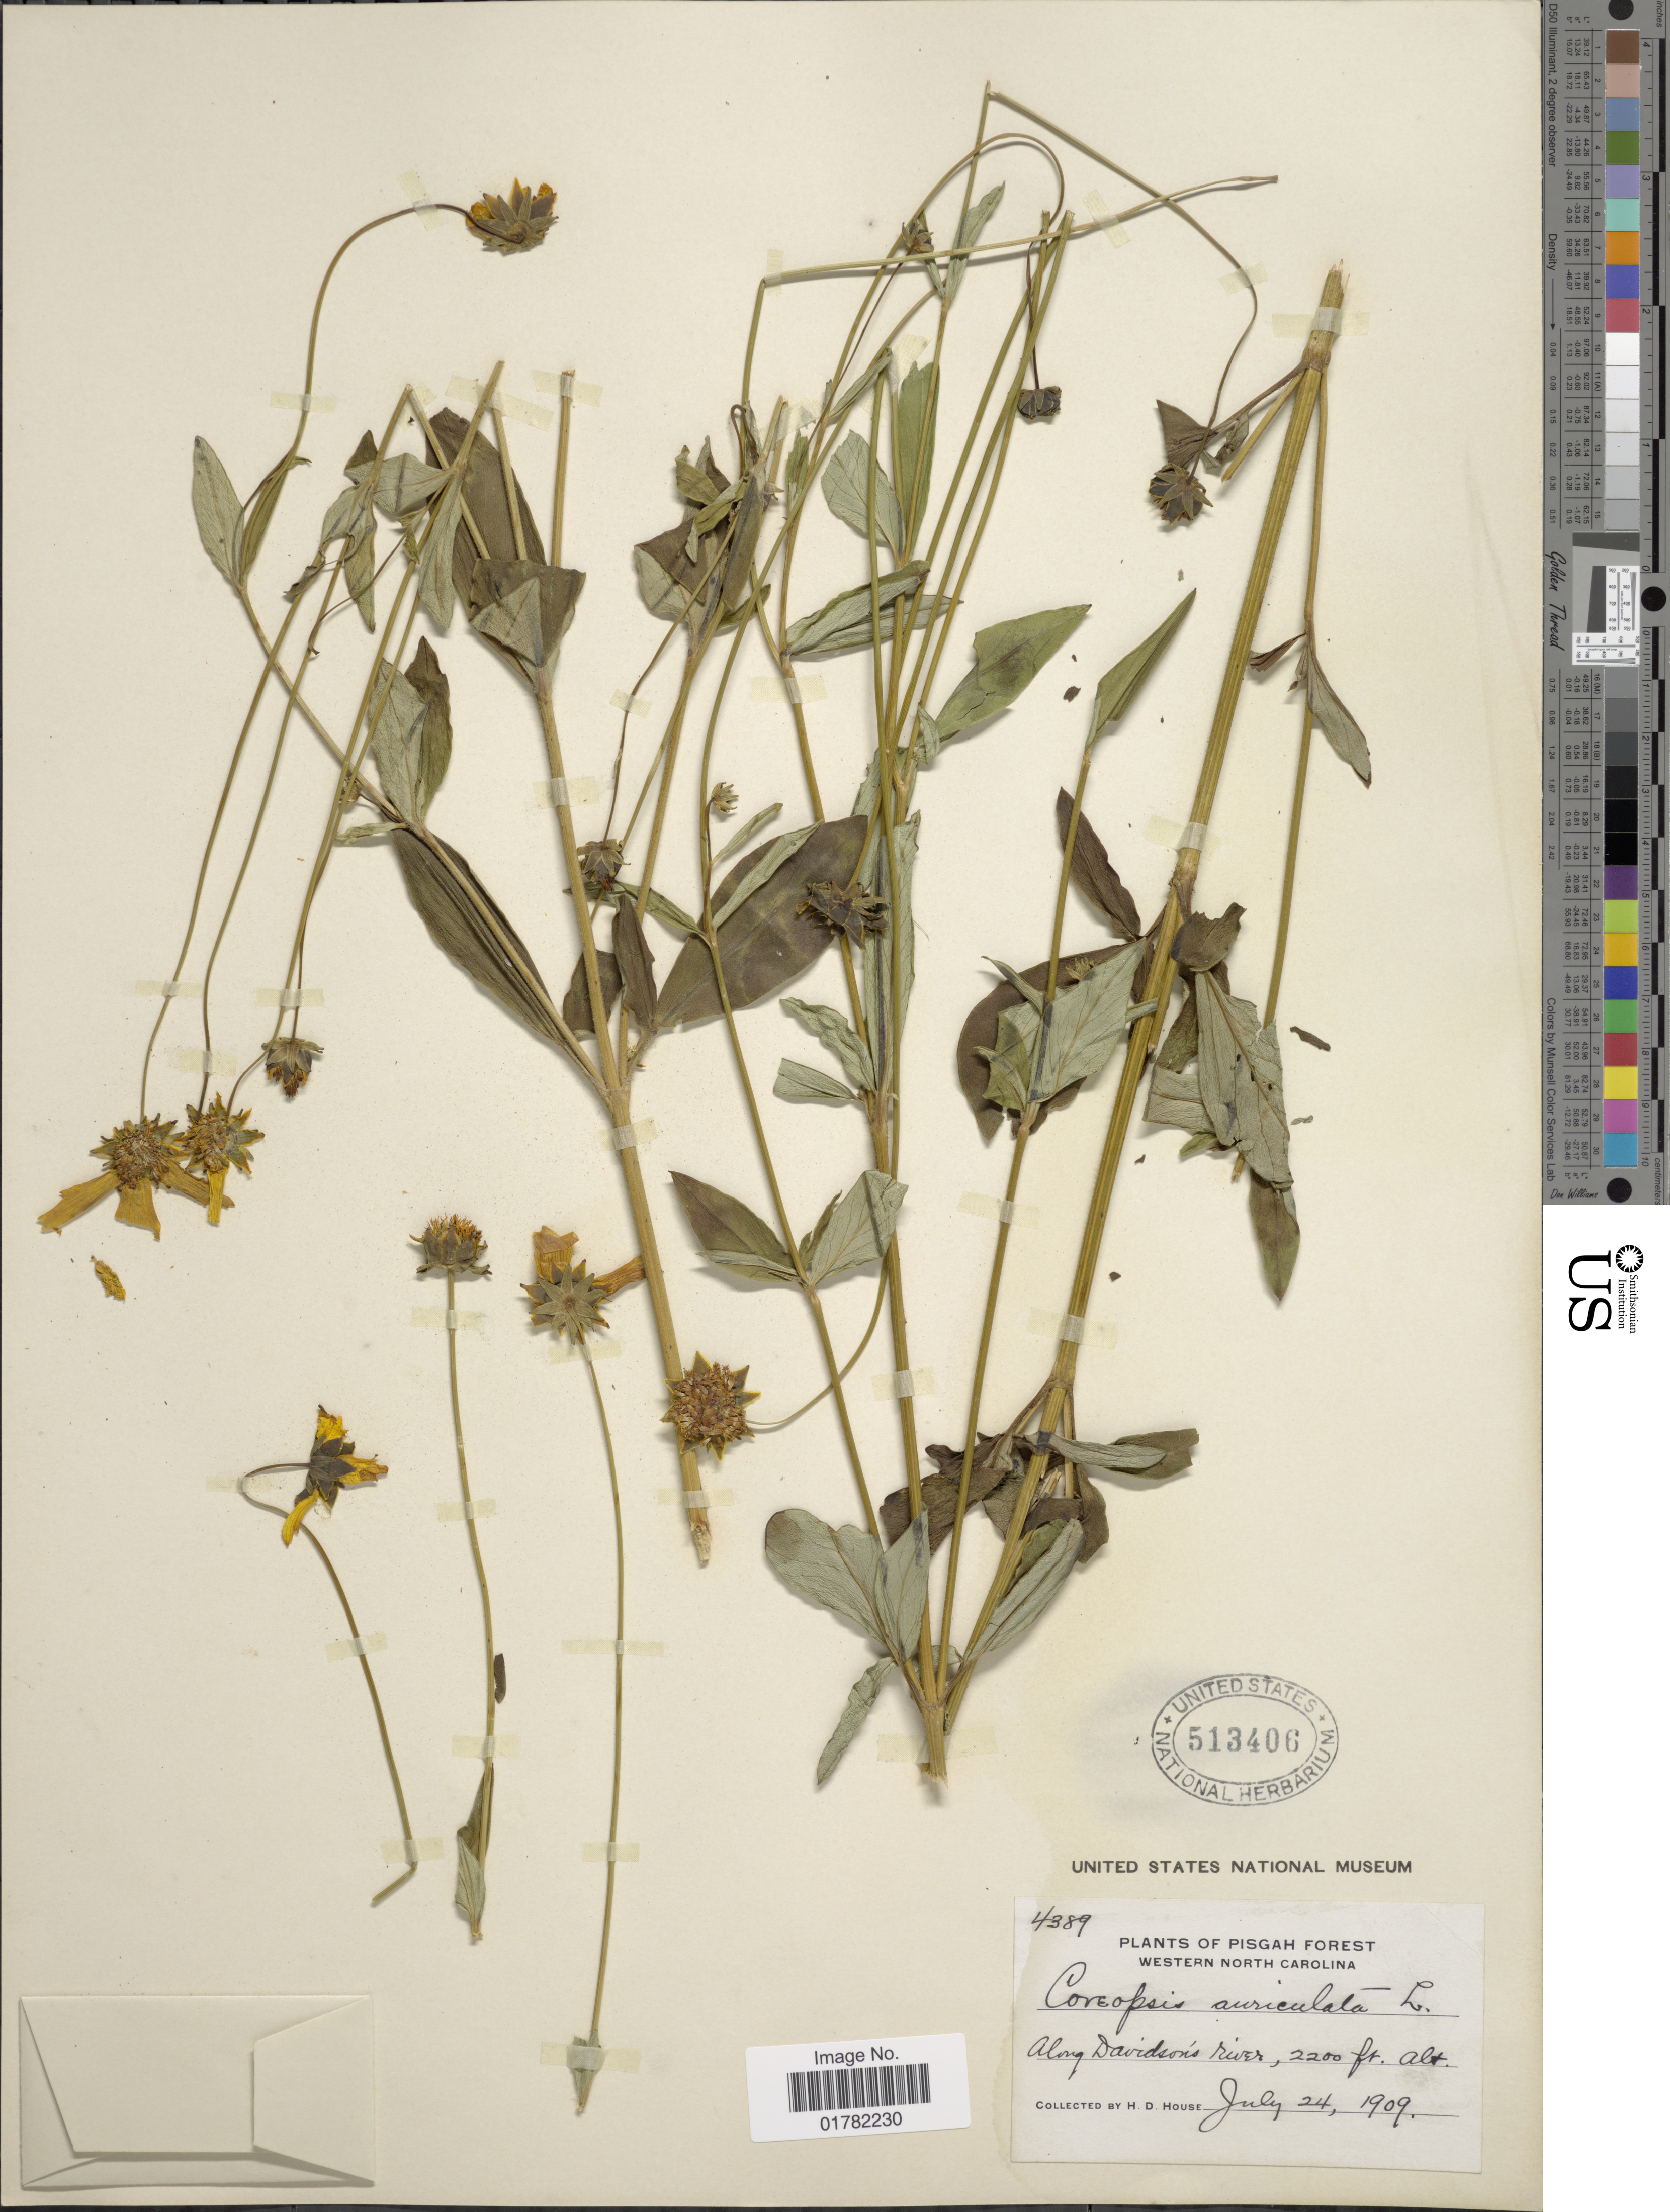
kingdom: Plantae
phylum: Tracheophyta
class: Magnoliopsida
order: Asterales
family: Asteraceae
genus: Coreopsis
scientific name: Coreopsis auriculata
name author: L.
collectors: H. D. House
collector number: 4389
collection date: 1909-07-24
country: United States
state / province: North Carolina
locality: Pisgah Forest, Western North Carolina, Along Davidson's river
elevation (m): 671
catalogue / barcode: US 513406